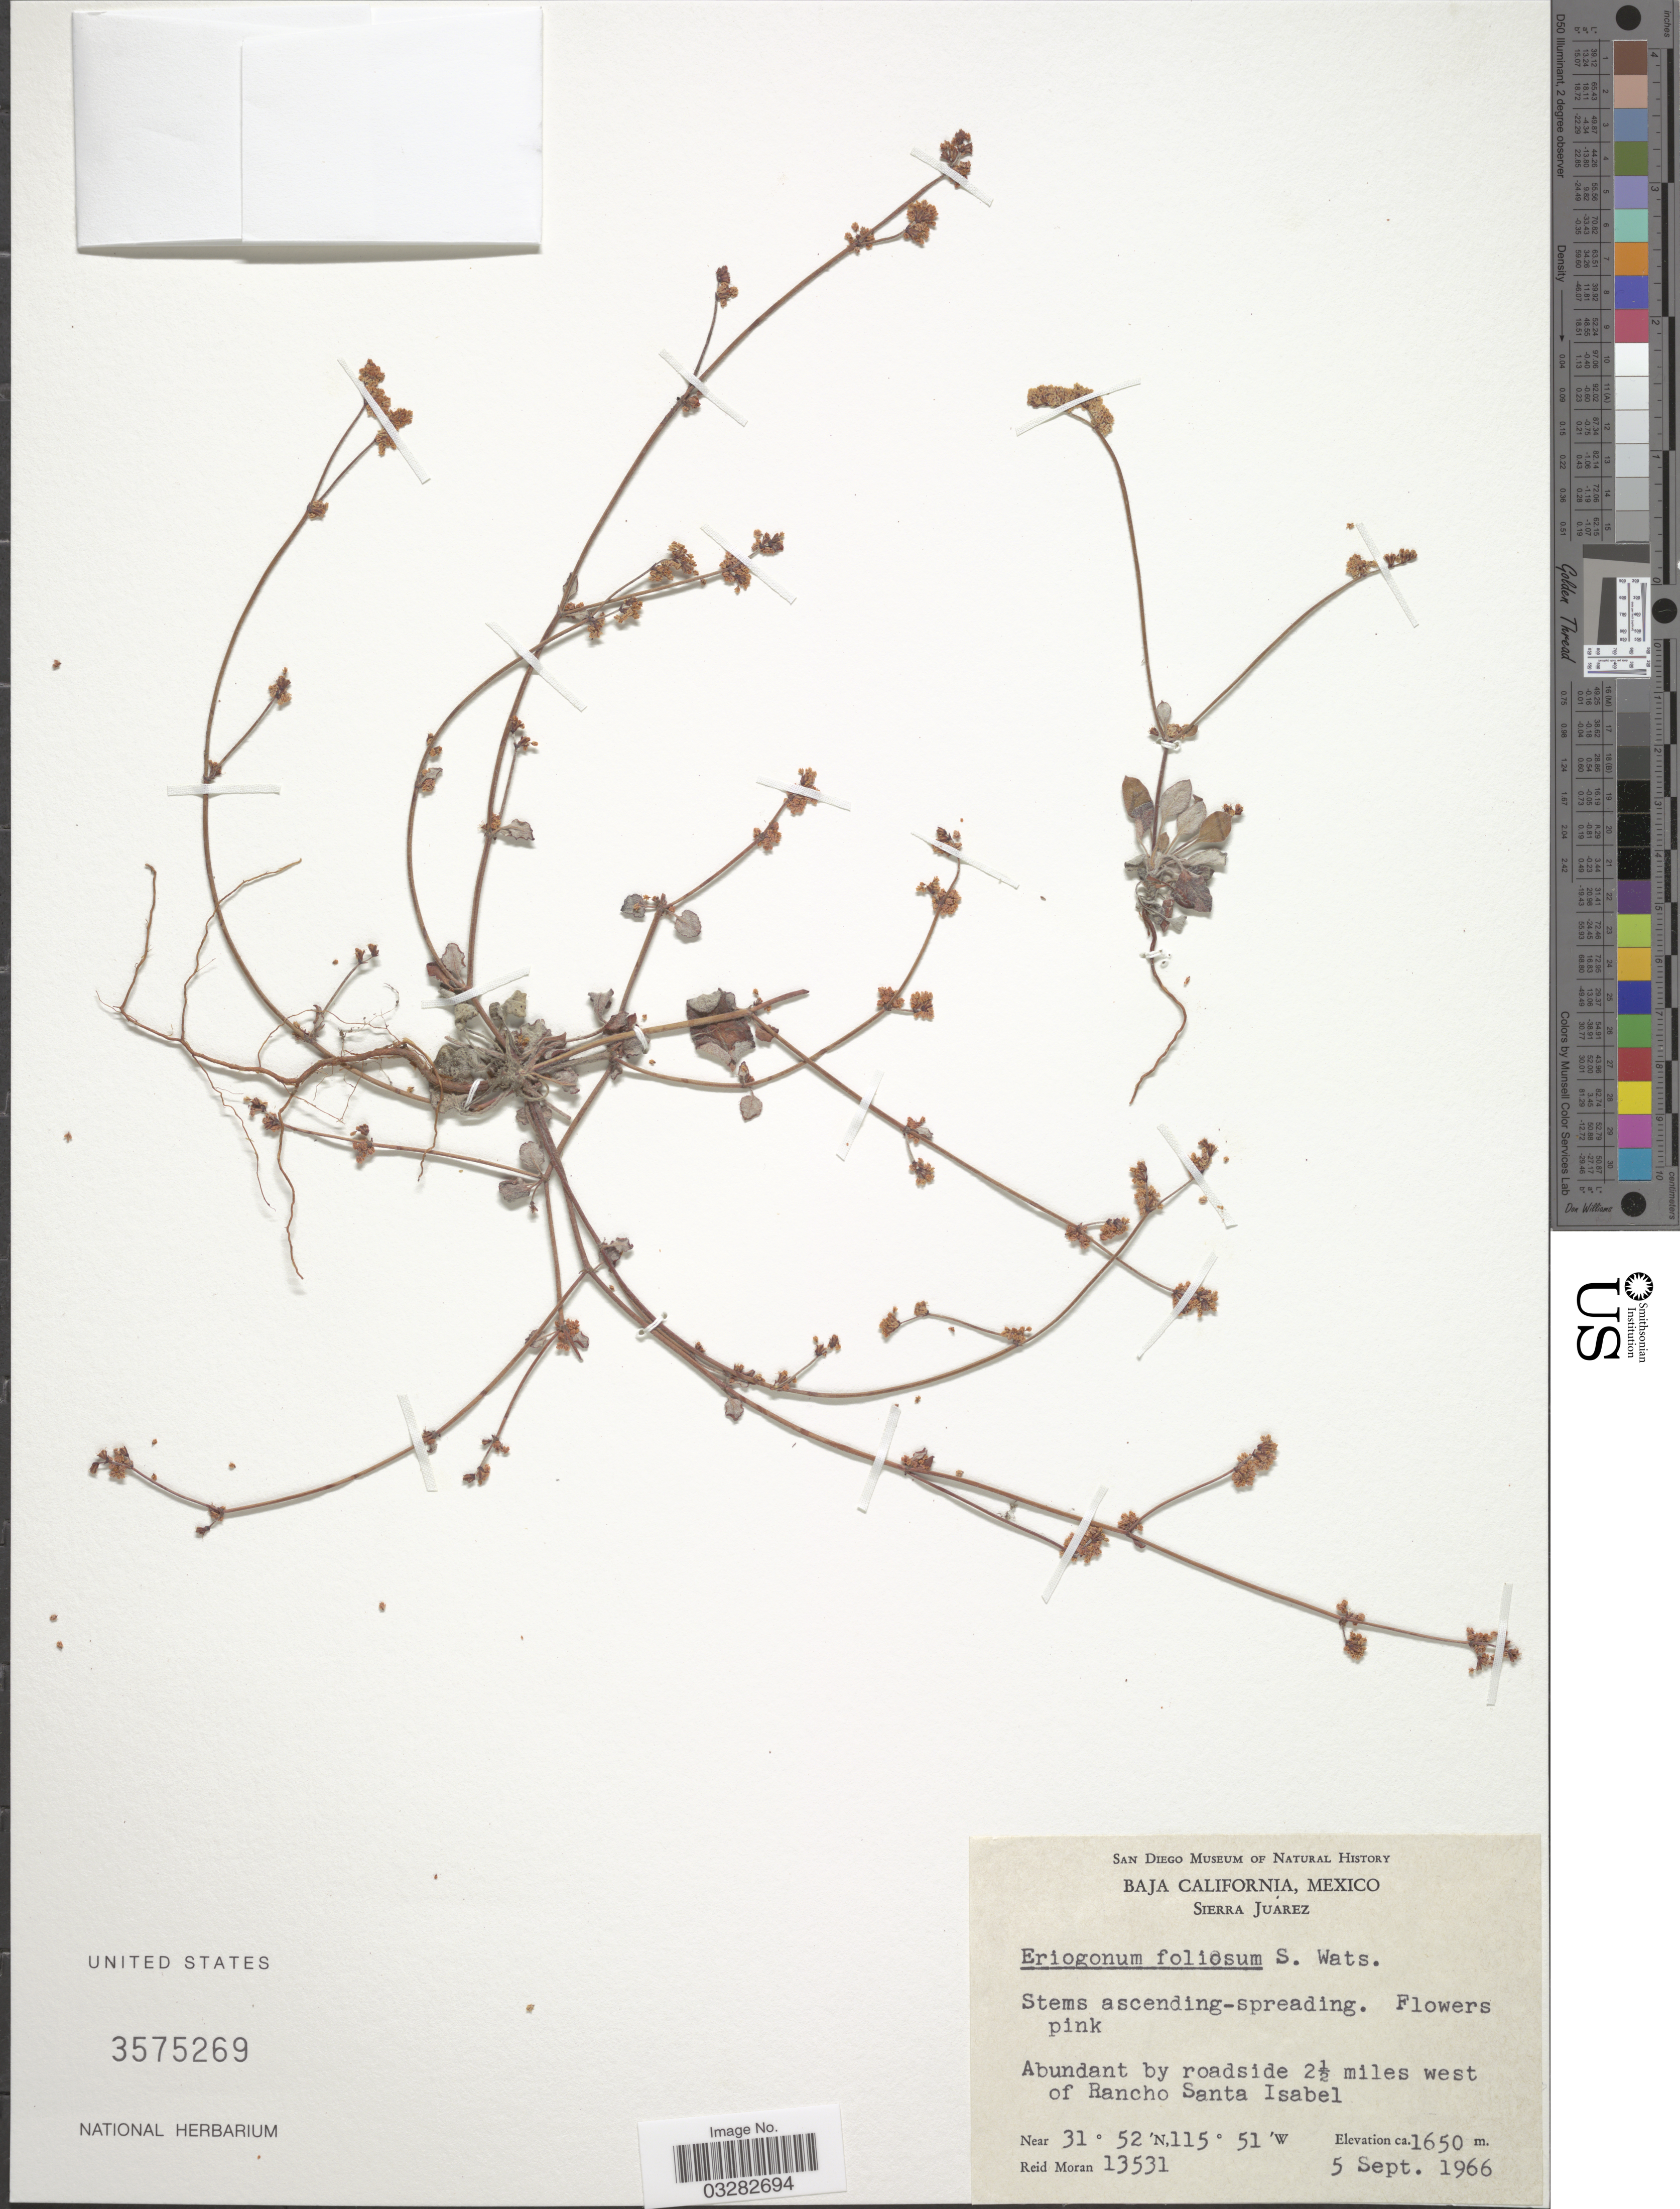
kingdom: Plantae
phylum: Tracheophyta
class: Magnoliopsida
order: Caryophyllales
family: Polygonaceae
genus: Eriogonum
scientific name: Eriogonum foliosum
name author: S. Watson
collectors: R. Moran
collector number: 13531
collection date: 1966-09-05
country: Mexico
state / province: Baja California Norte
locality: Sierra Juárez. Abundant by roadside 2½ miles west of Rancho Santa Isabel.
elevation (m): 1650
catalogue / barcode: US 3575269